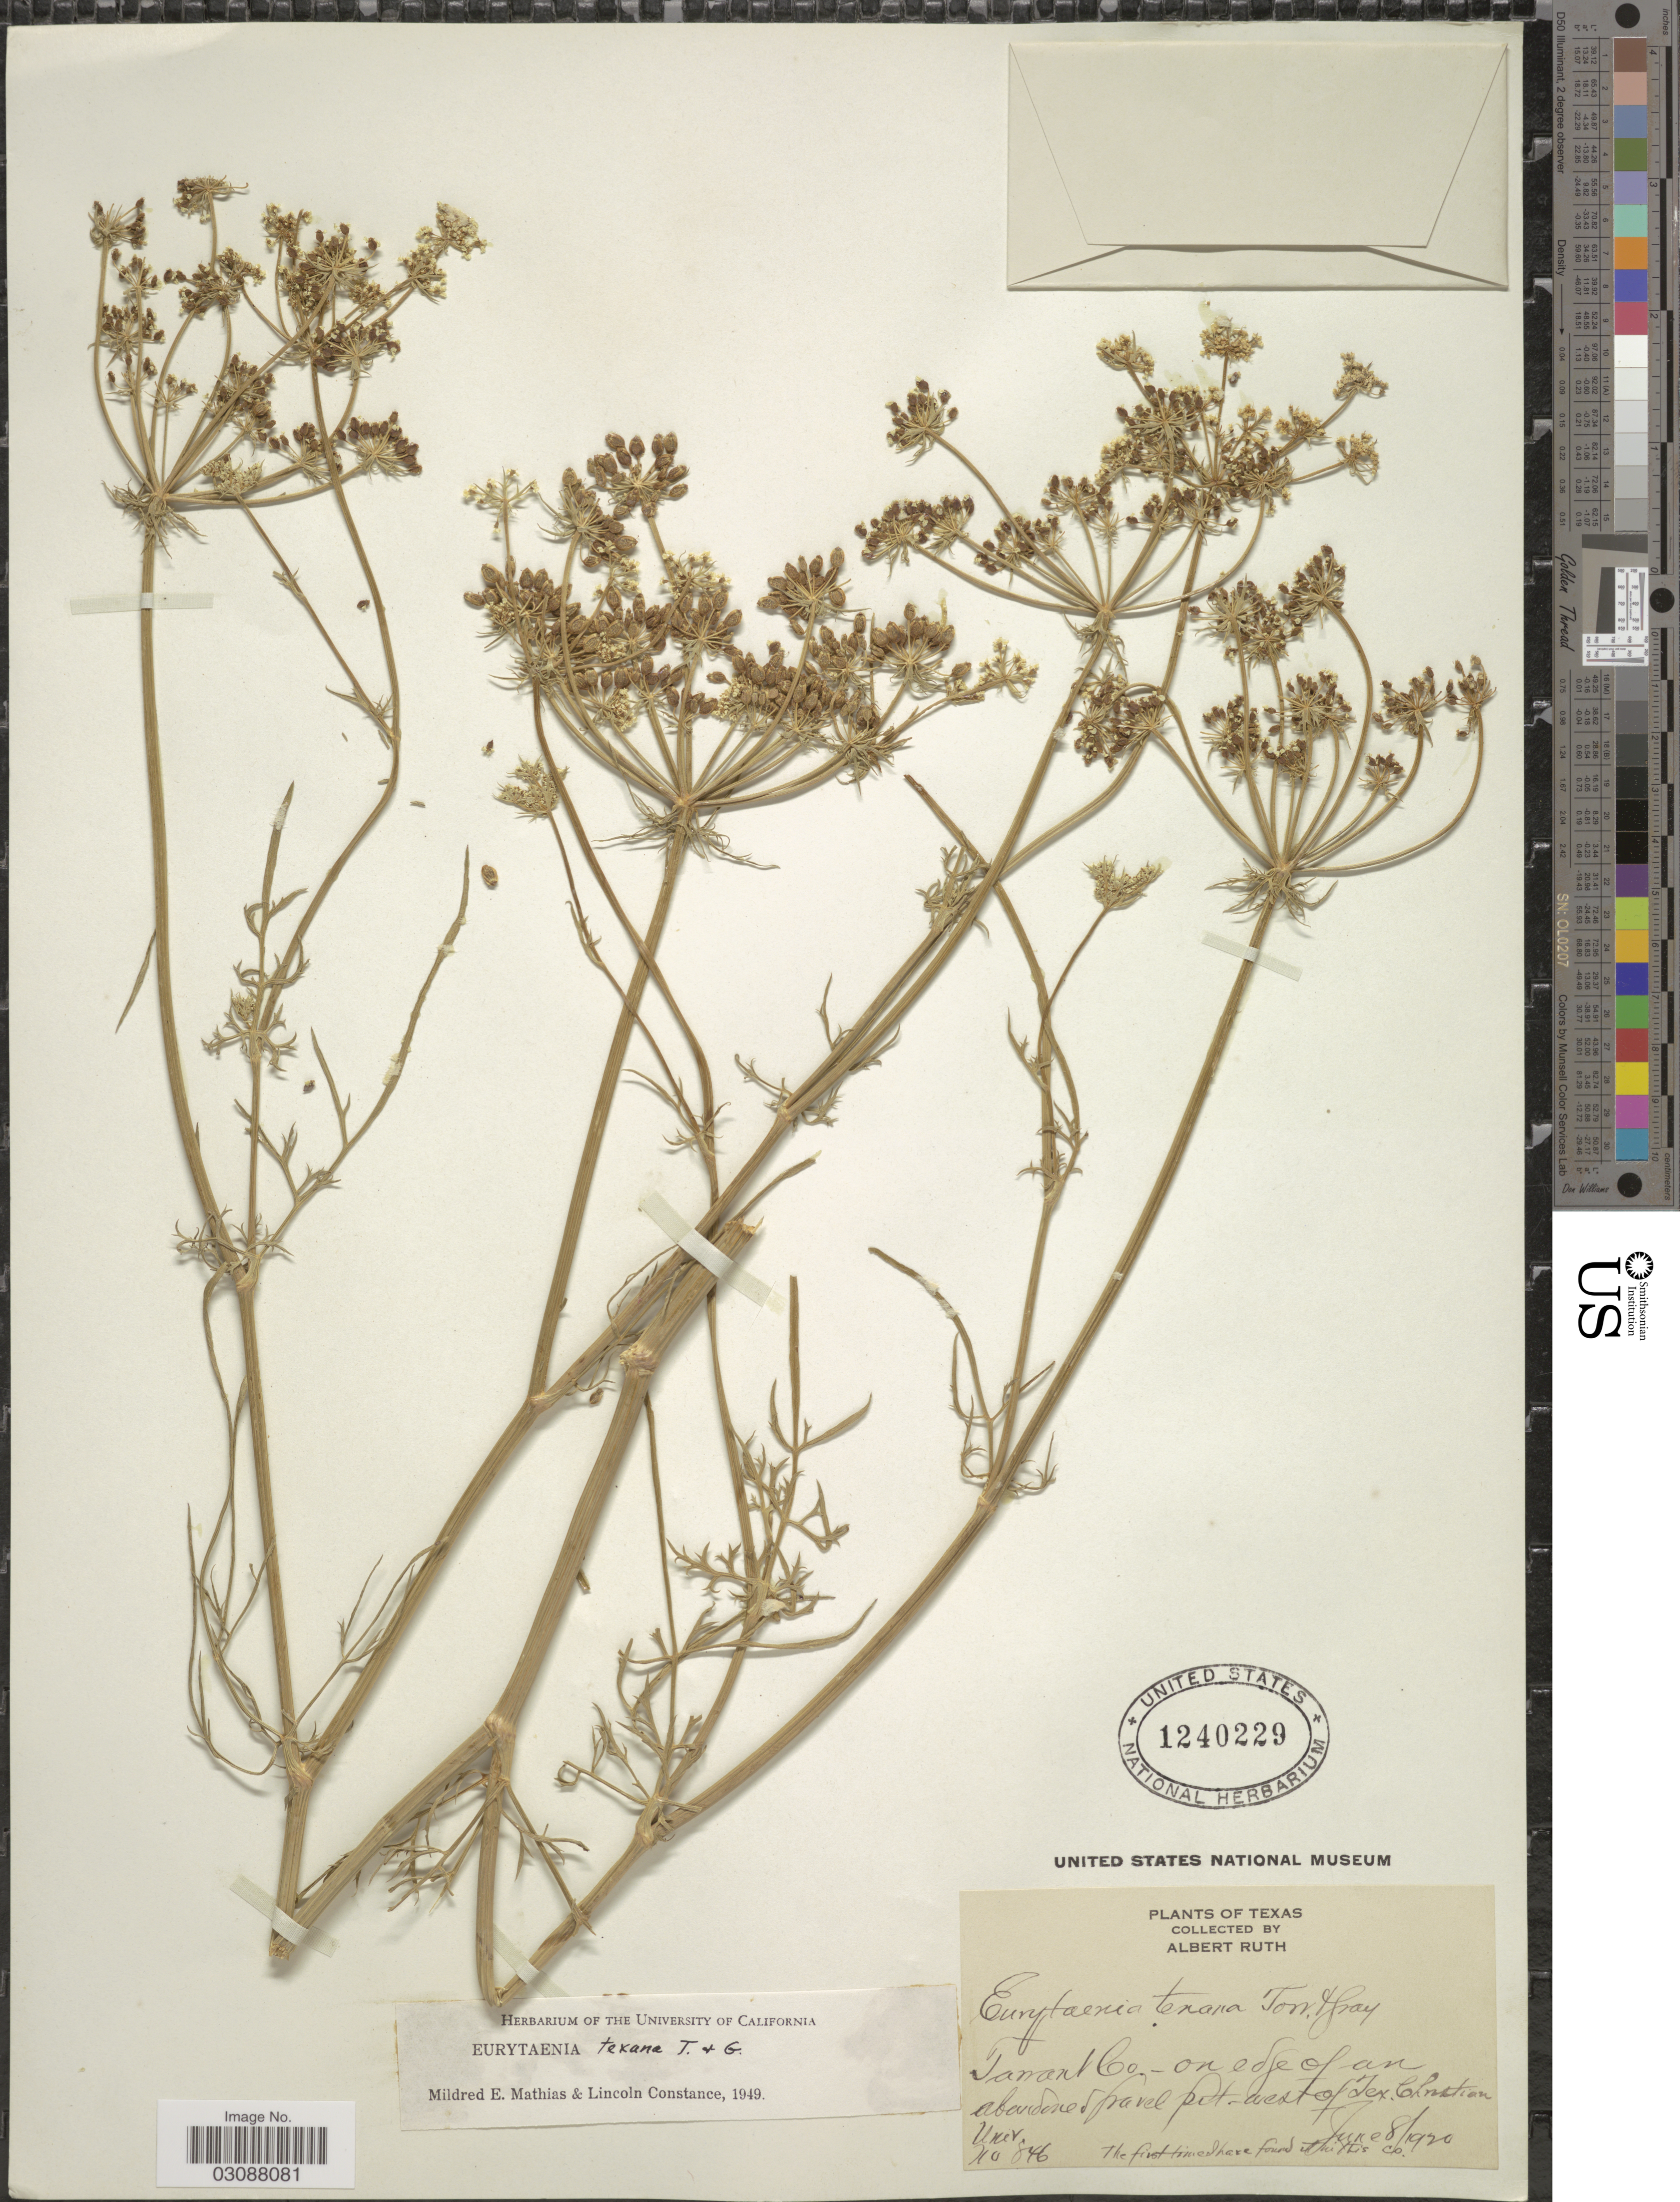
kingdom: Plantae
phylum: Tracheophyta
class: Magnoliopsida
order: Apiales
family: Apiaceae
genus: Eurytaenia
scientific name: Eurytaenia texana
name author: Torr. & A. Gray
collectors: A. Ruth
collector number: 846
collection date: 1920-06-08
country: United States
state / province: Texas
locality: Tarrant Co - on edge of an abandoned gravel pit - west of Tex Christian Univ.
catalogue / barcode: US 1240229